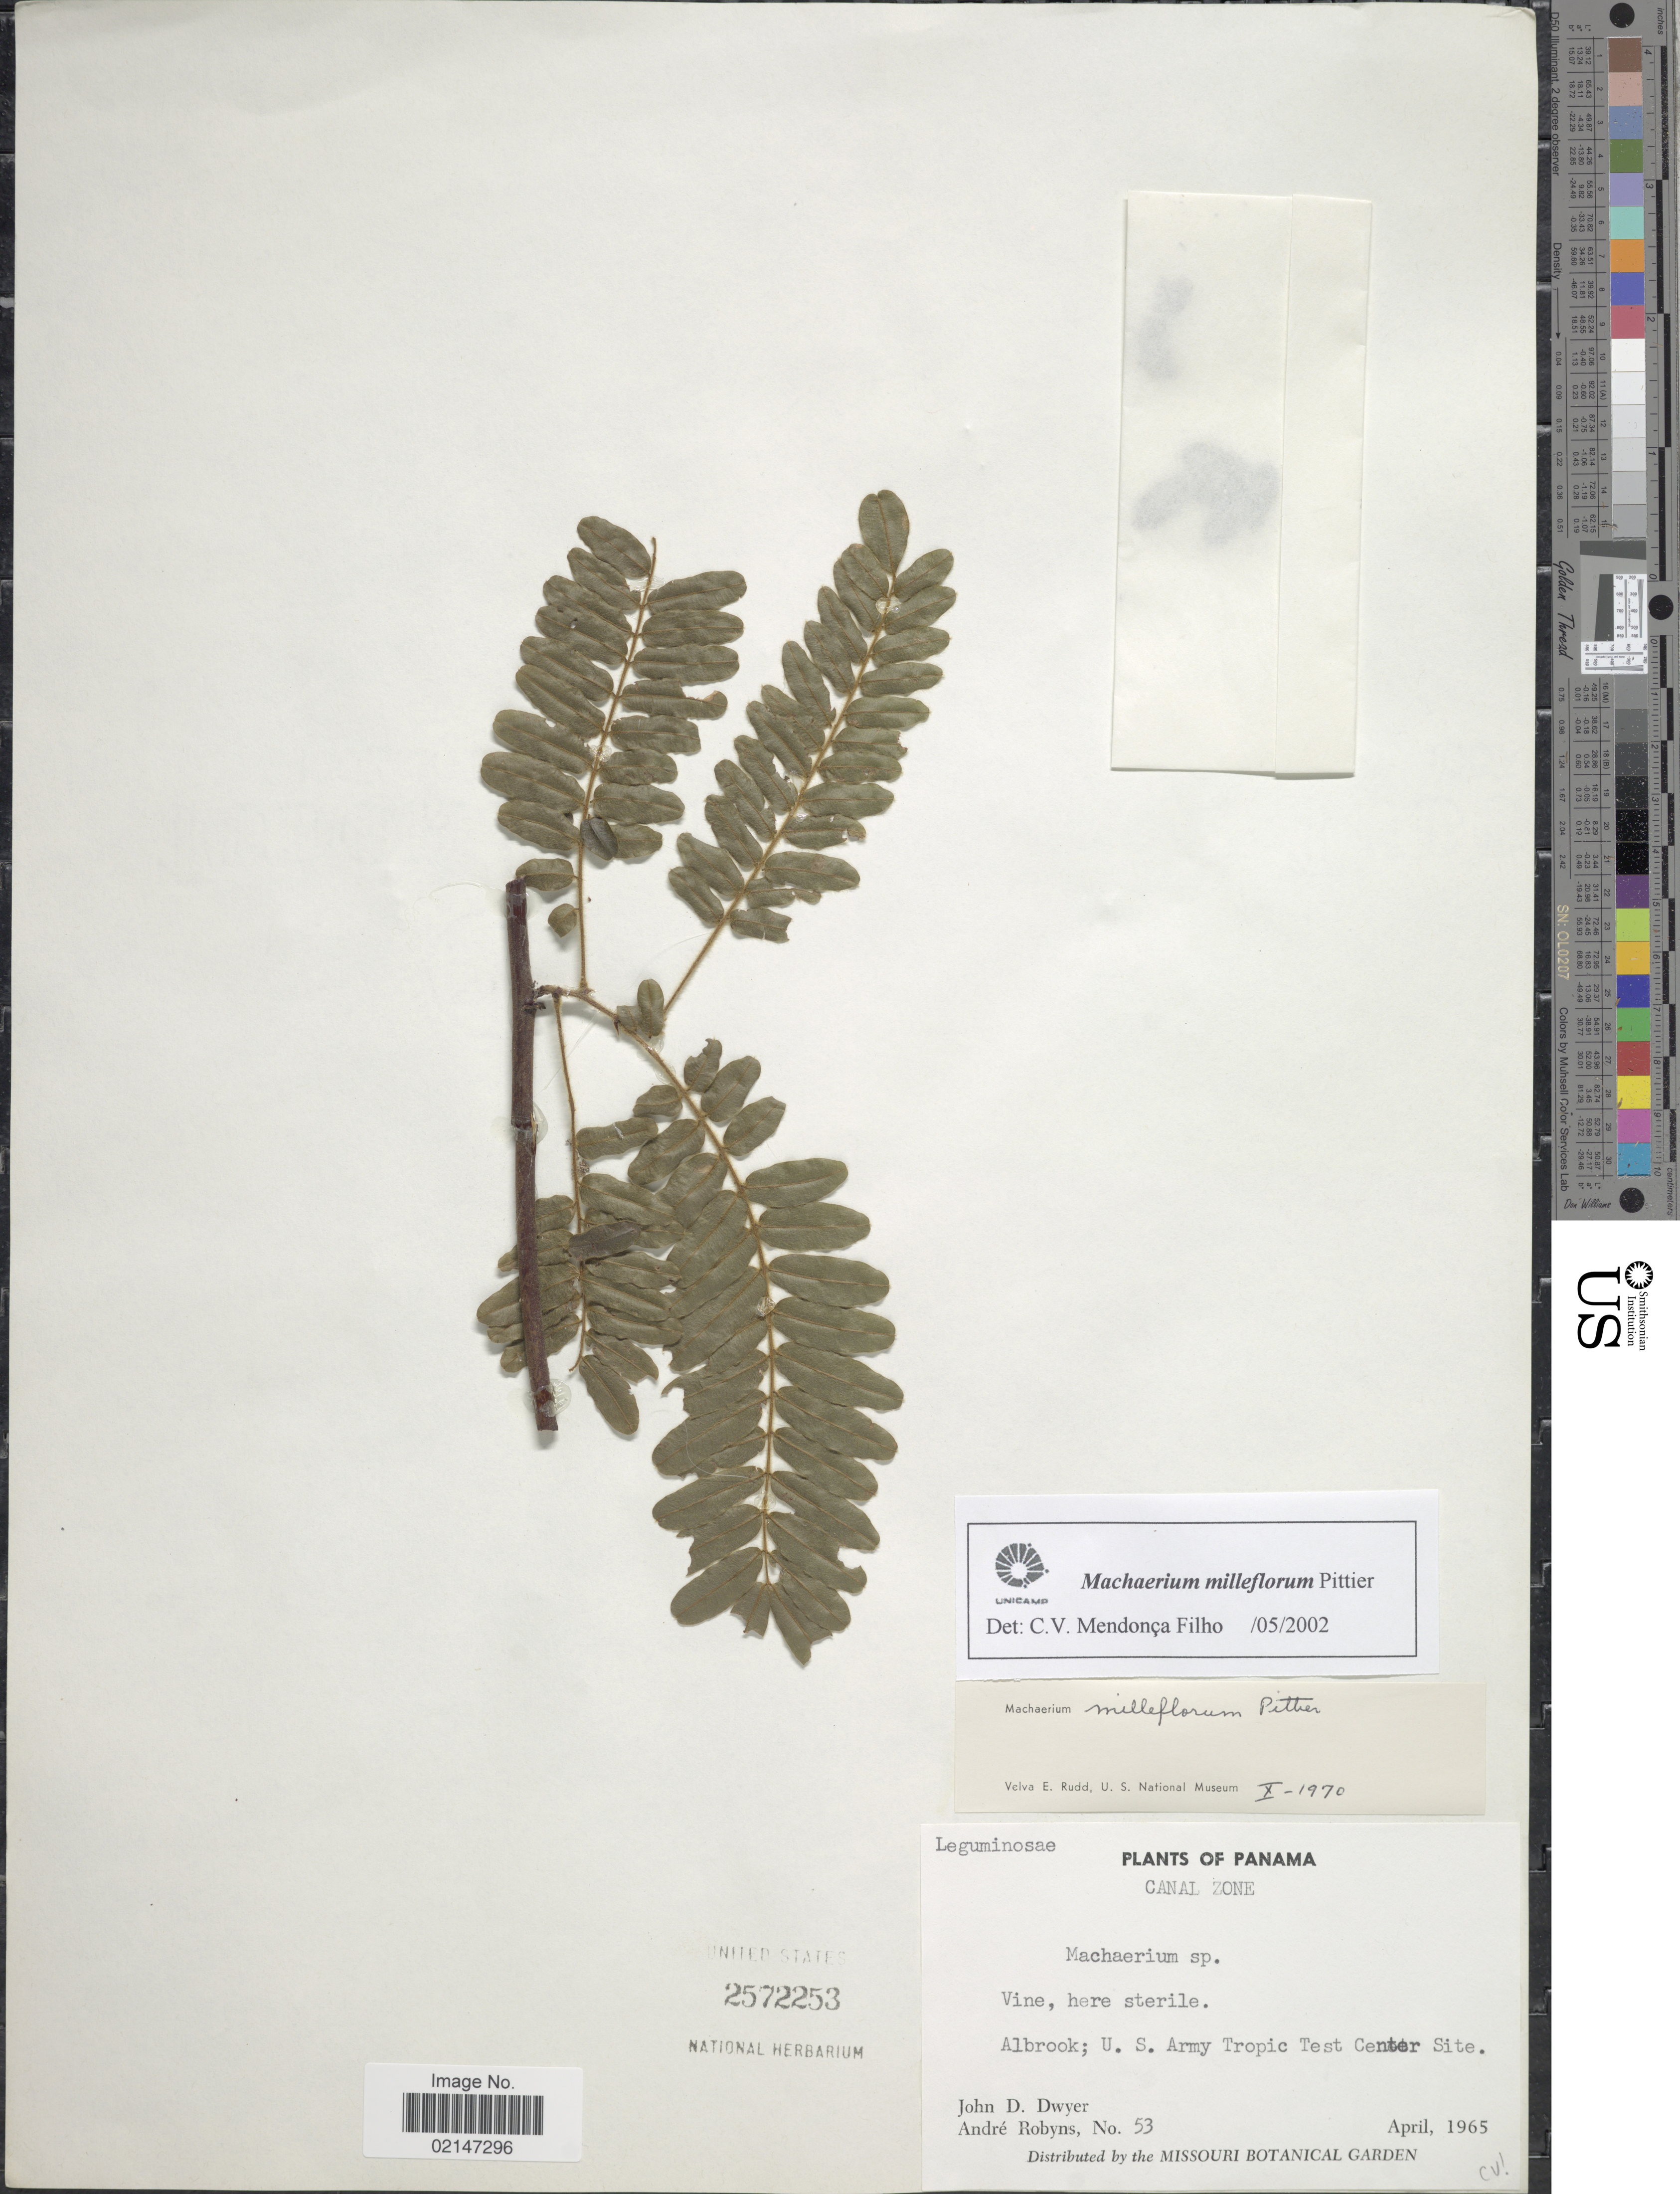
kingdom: Plantae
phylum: Tracheophyta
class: Magnoliopsida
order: Fabales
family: Fabaceae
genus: Machaerium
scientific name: Machaerium milleflorum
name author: Pittier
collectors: J. D. Dwyer & A. G. Robyns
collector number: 53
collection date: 1965-04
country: Panama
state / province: Colón / Panamá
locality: Canal Zone, Albrook; U.S. Army Tropic Test Center Site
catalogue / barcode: US 2572253